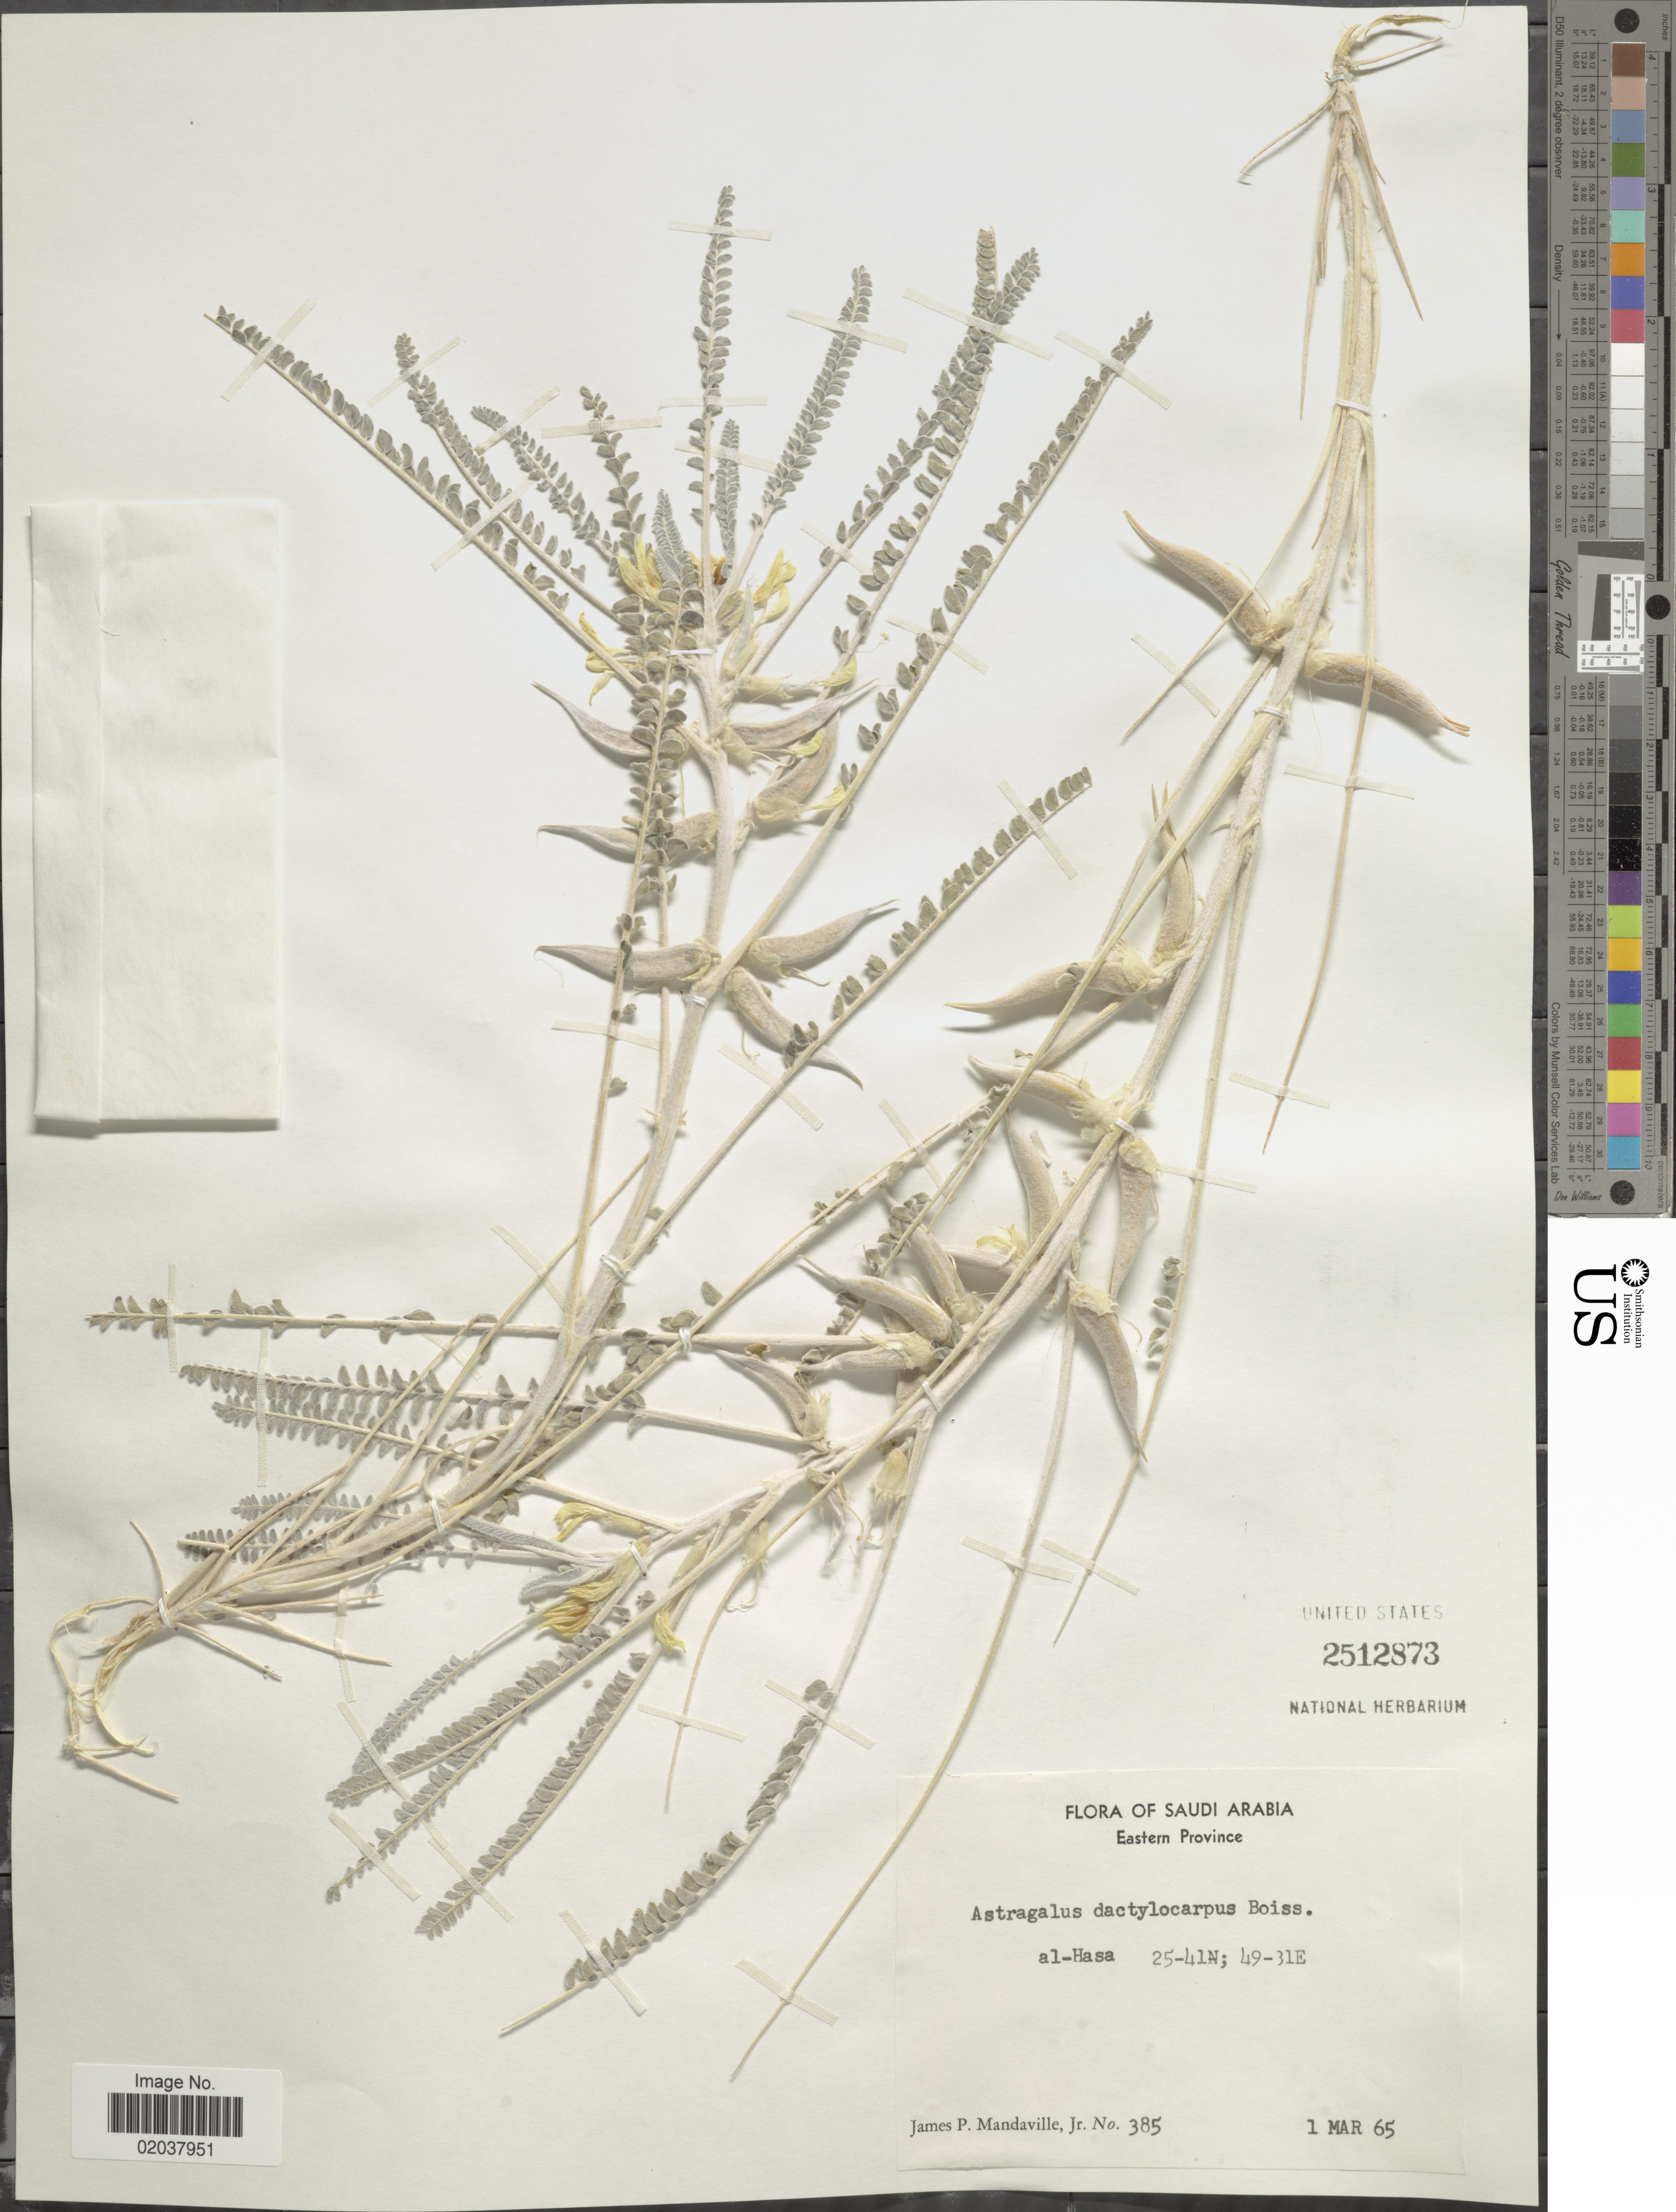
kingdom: Plantae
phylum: Tracheophyta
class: Magnoliopsida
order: Fabales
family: Fabaceae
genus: Astragalus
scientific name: Astragalus dactylocarpus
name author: Boiss.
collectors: J. Mandaville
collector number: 385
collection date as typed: Transcribed d/m/y: 1/3/65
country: Saudi Arabia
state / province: Ash Sharqiyah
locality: Eastern Province. Al-Hasa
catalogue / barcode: US 2512873